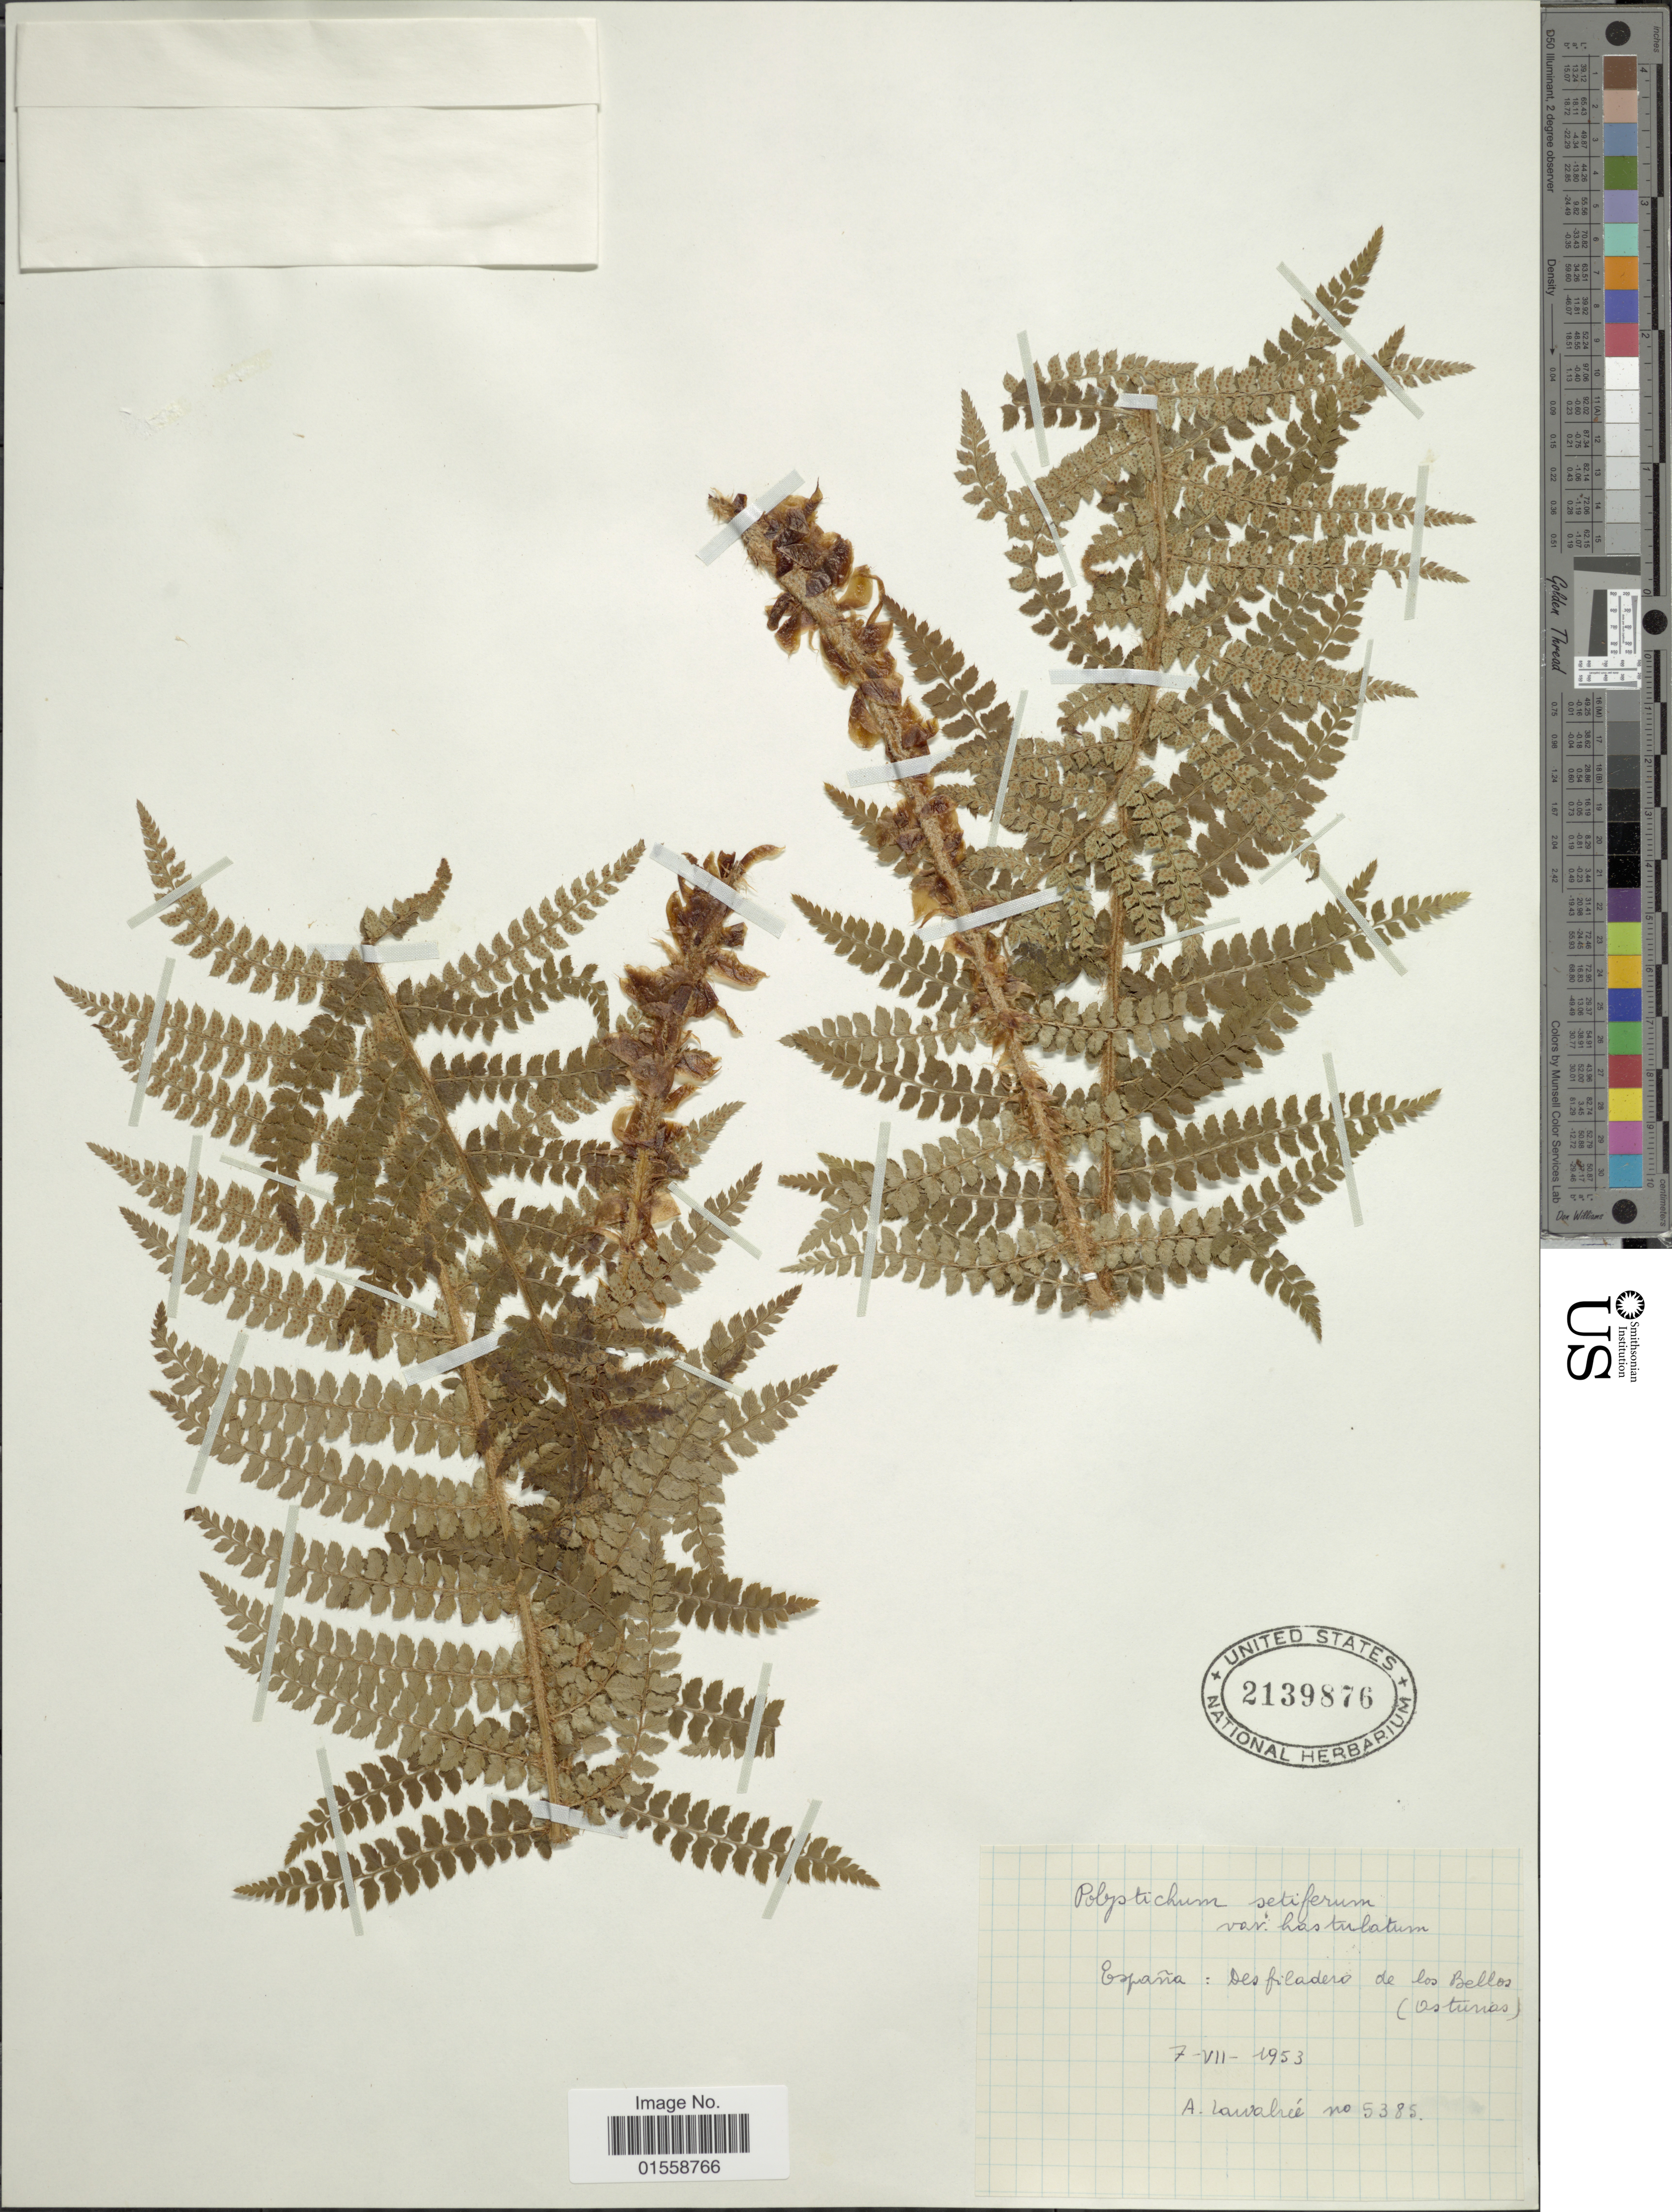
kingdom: Plantae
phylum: Tracheophyta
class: Polypodiopsida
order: Polypodiales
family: Dryopteridaceae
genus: Polystichum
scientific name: Polystichum setiferum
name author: (Forssk.) Moore ex Woynar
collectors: A. G. Lawalrée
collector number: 5385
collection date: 1953-07-07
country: Spain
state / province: Principado de Asturias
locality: España: Desfiladero de los Bellos (osturias)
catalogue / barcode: US 2139876